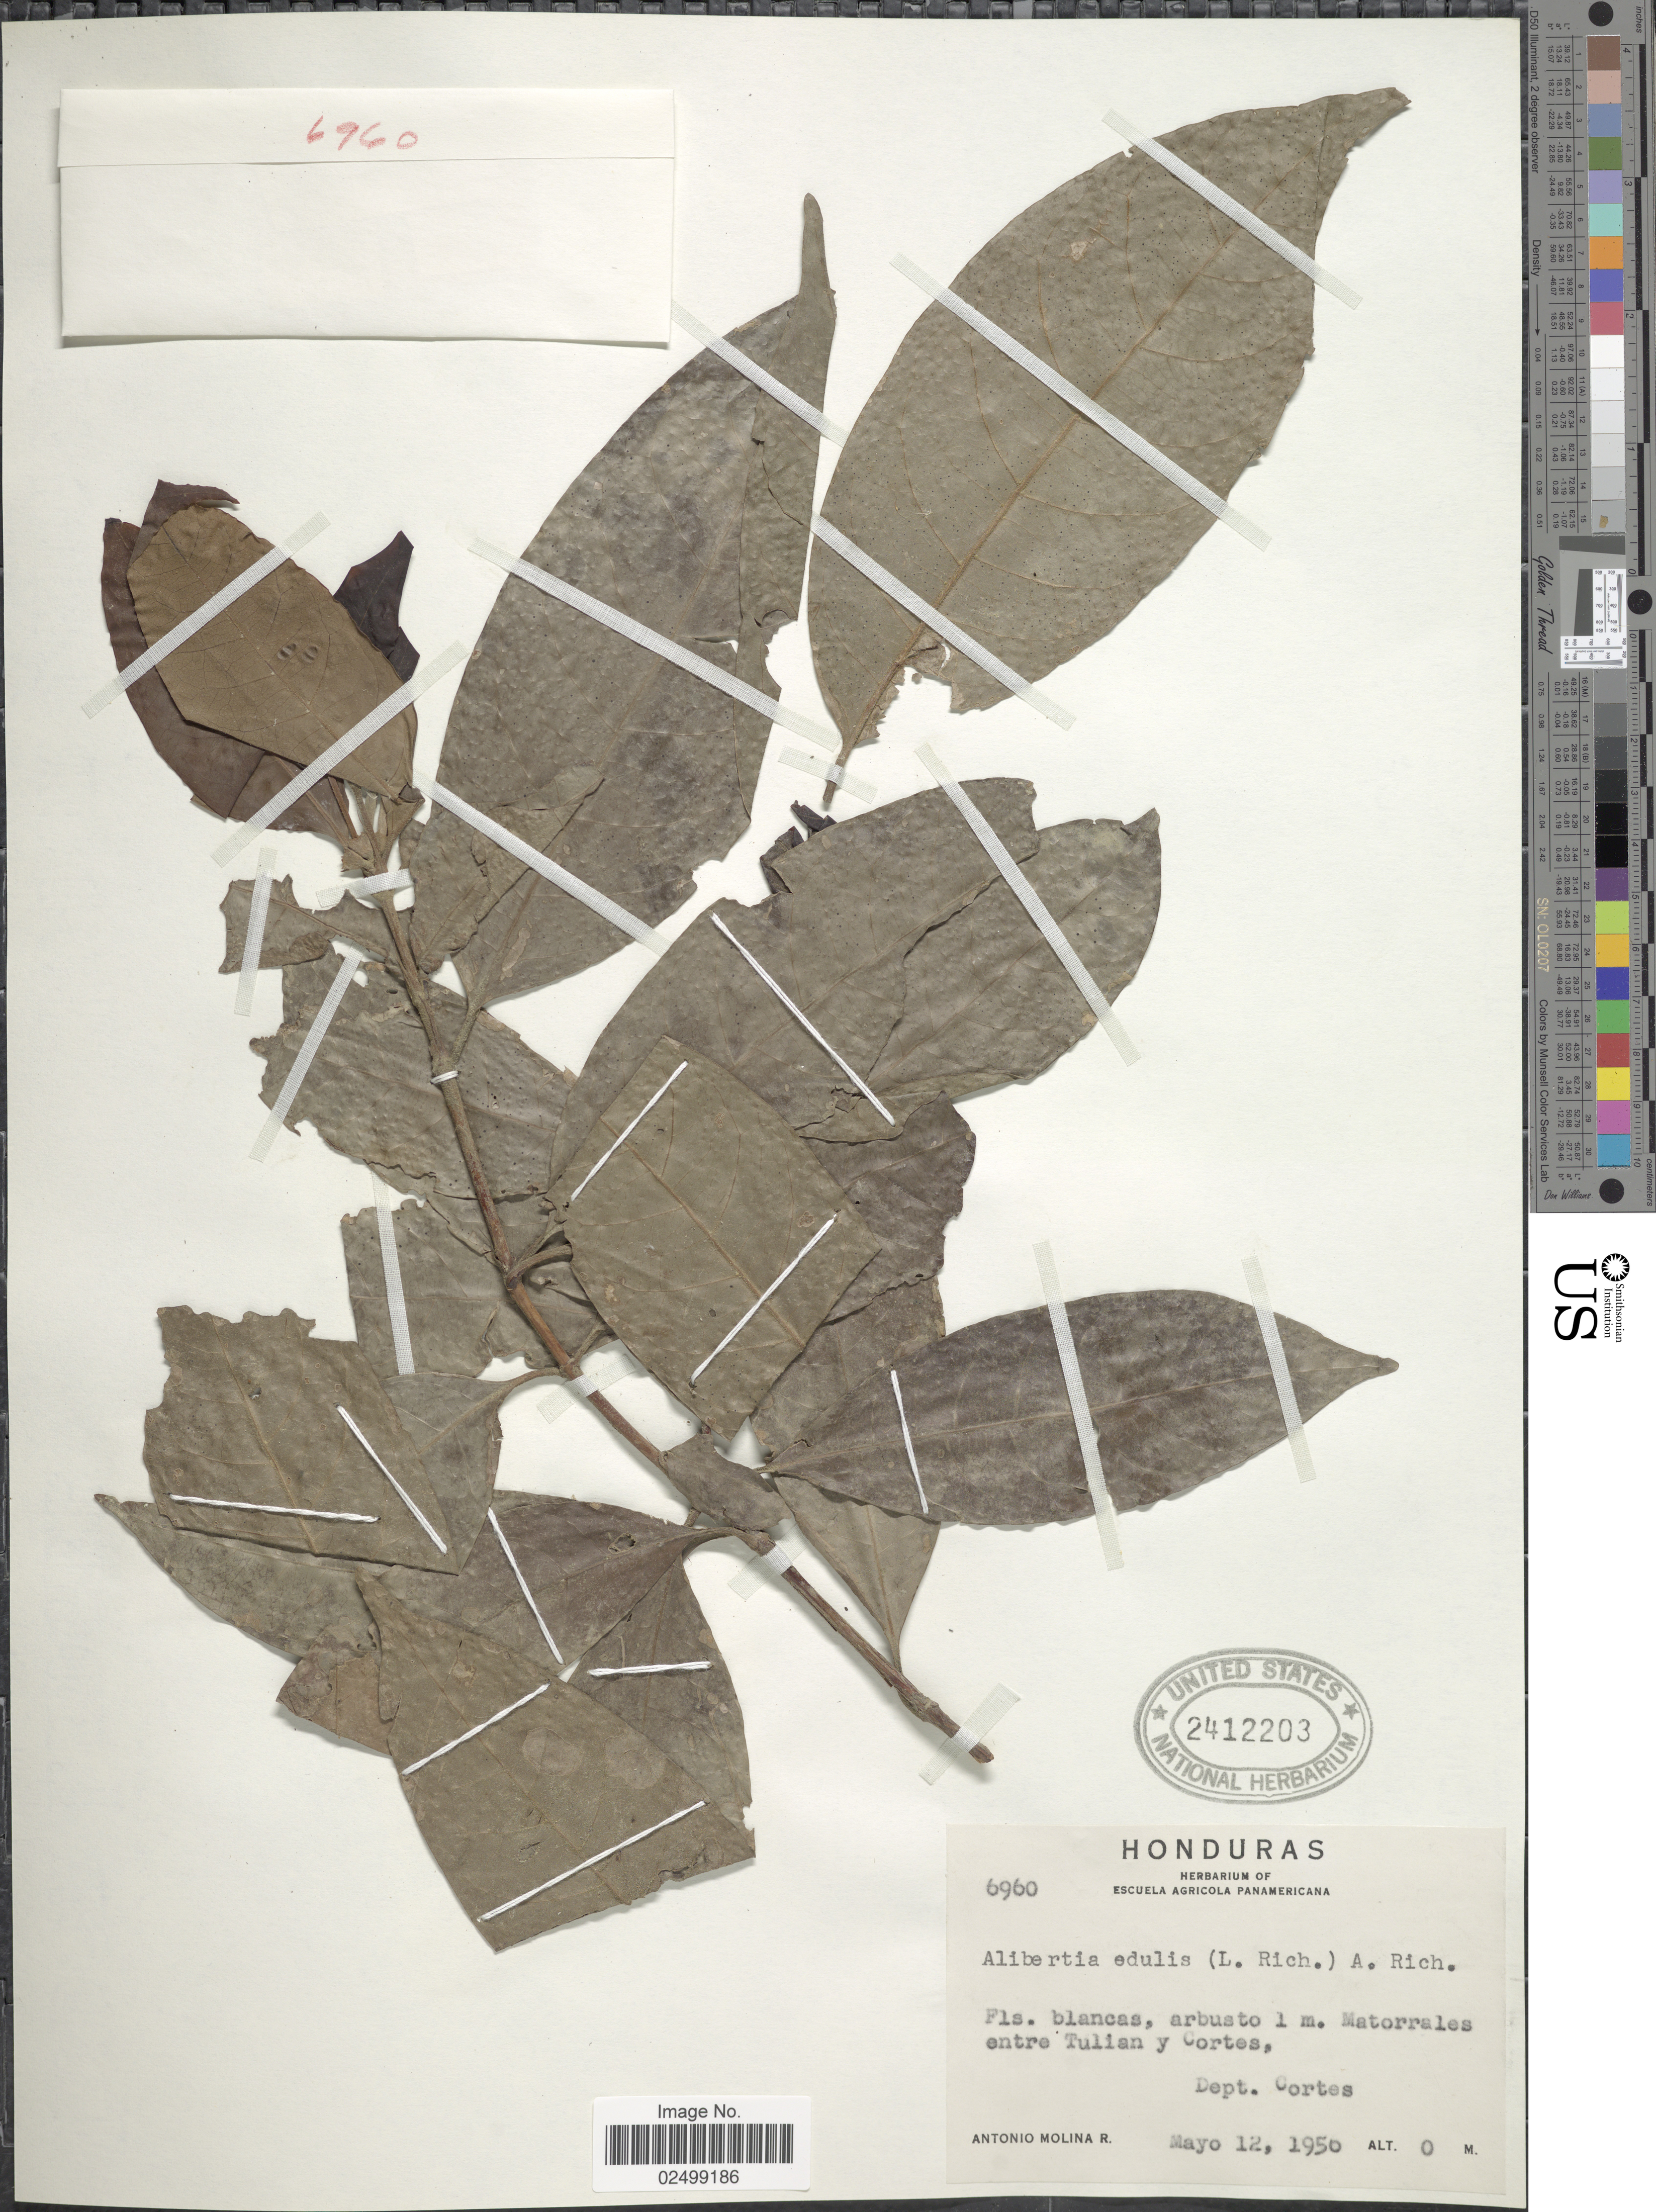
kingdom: Plantae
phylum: Tracheophyta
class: Magnoliopsida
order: Gentianales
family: Rubiaceae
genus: Alibertia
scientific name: Alibertia edulis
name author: (Rich.) A. Rich. ex DC.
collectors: A. Molina R.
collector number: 6960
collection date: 1950-05-12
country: Honduras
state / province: Cortés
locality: Matorrales entre Tulian y Cortes, Dept. Cortes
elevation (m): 0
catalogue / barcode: US 2412203